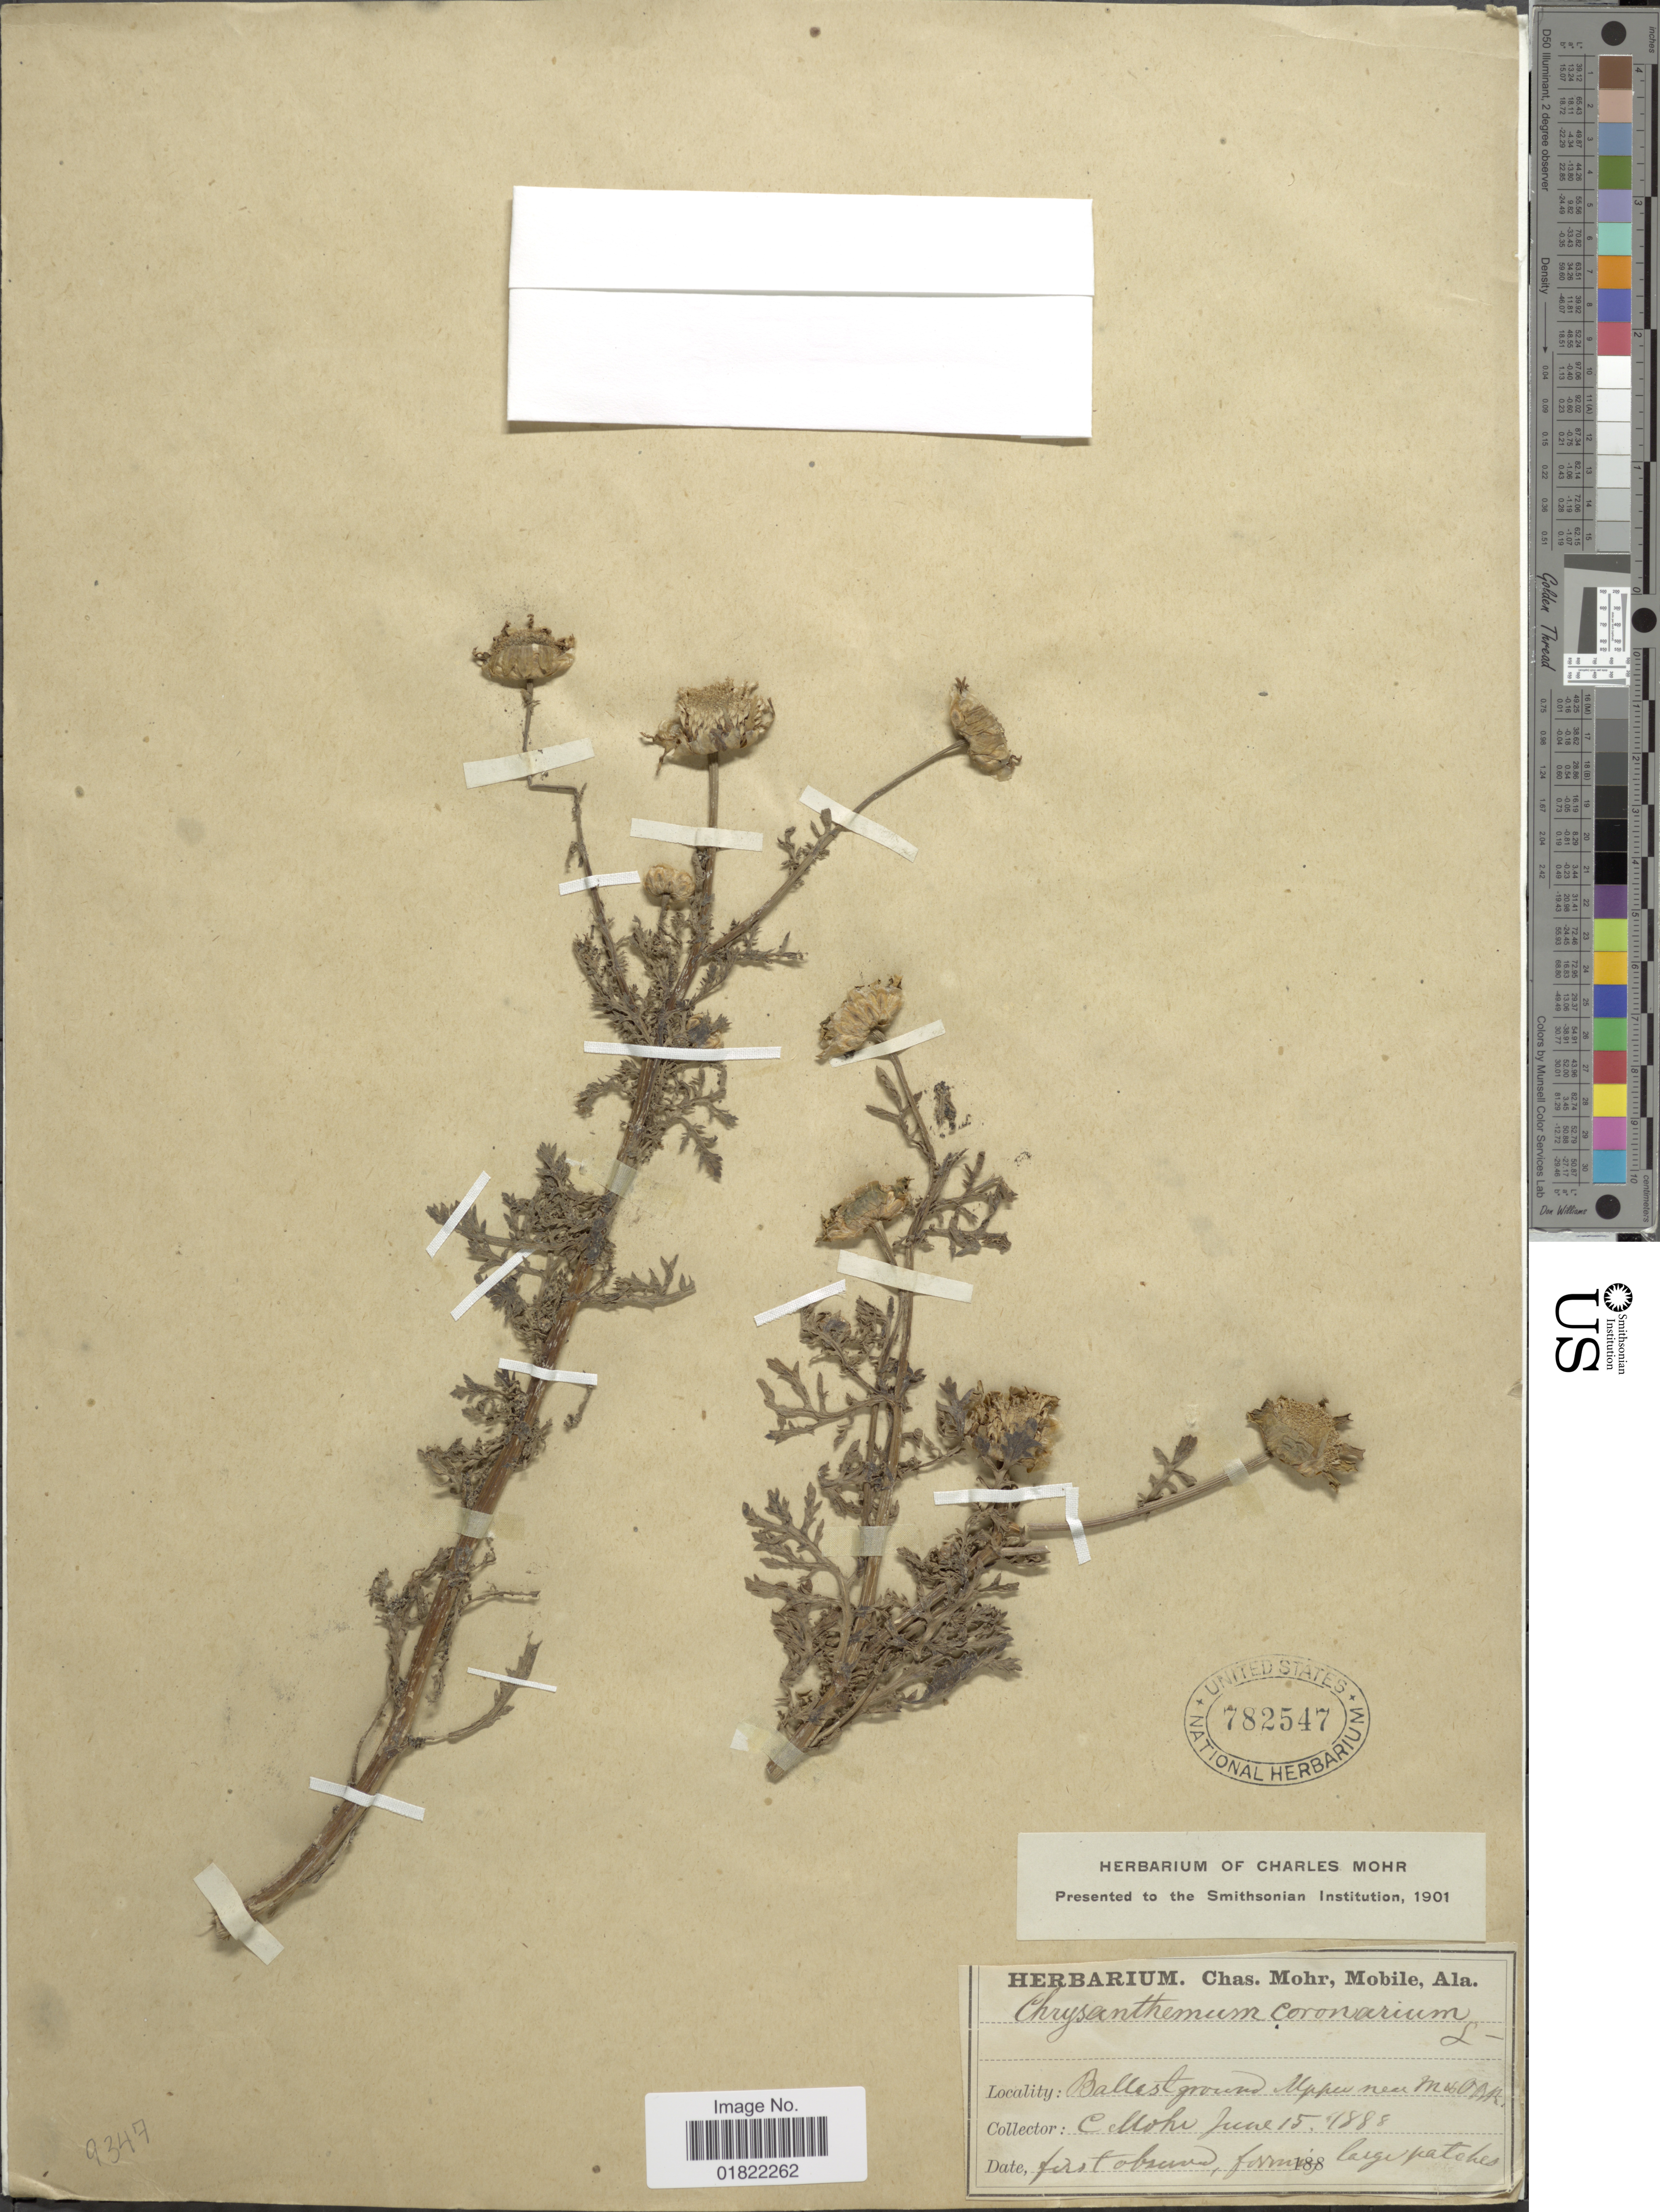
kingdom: Plantae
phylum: Tracheophyta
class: Magnoliopsida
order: Asterales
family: Asteraceae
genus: Chrysanthemum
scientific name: Chrysanthemum coronarium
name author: L.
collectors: C. T. Mohr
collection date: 1888-06-15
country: United States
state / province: Alabama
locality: Ballast ground, Upper near M & OBB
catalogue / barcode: US 782547